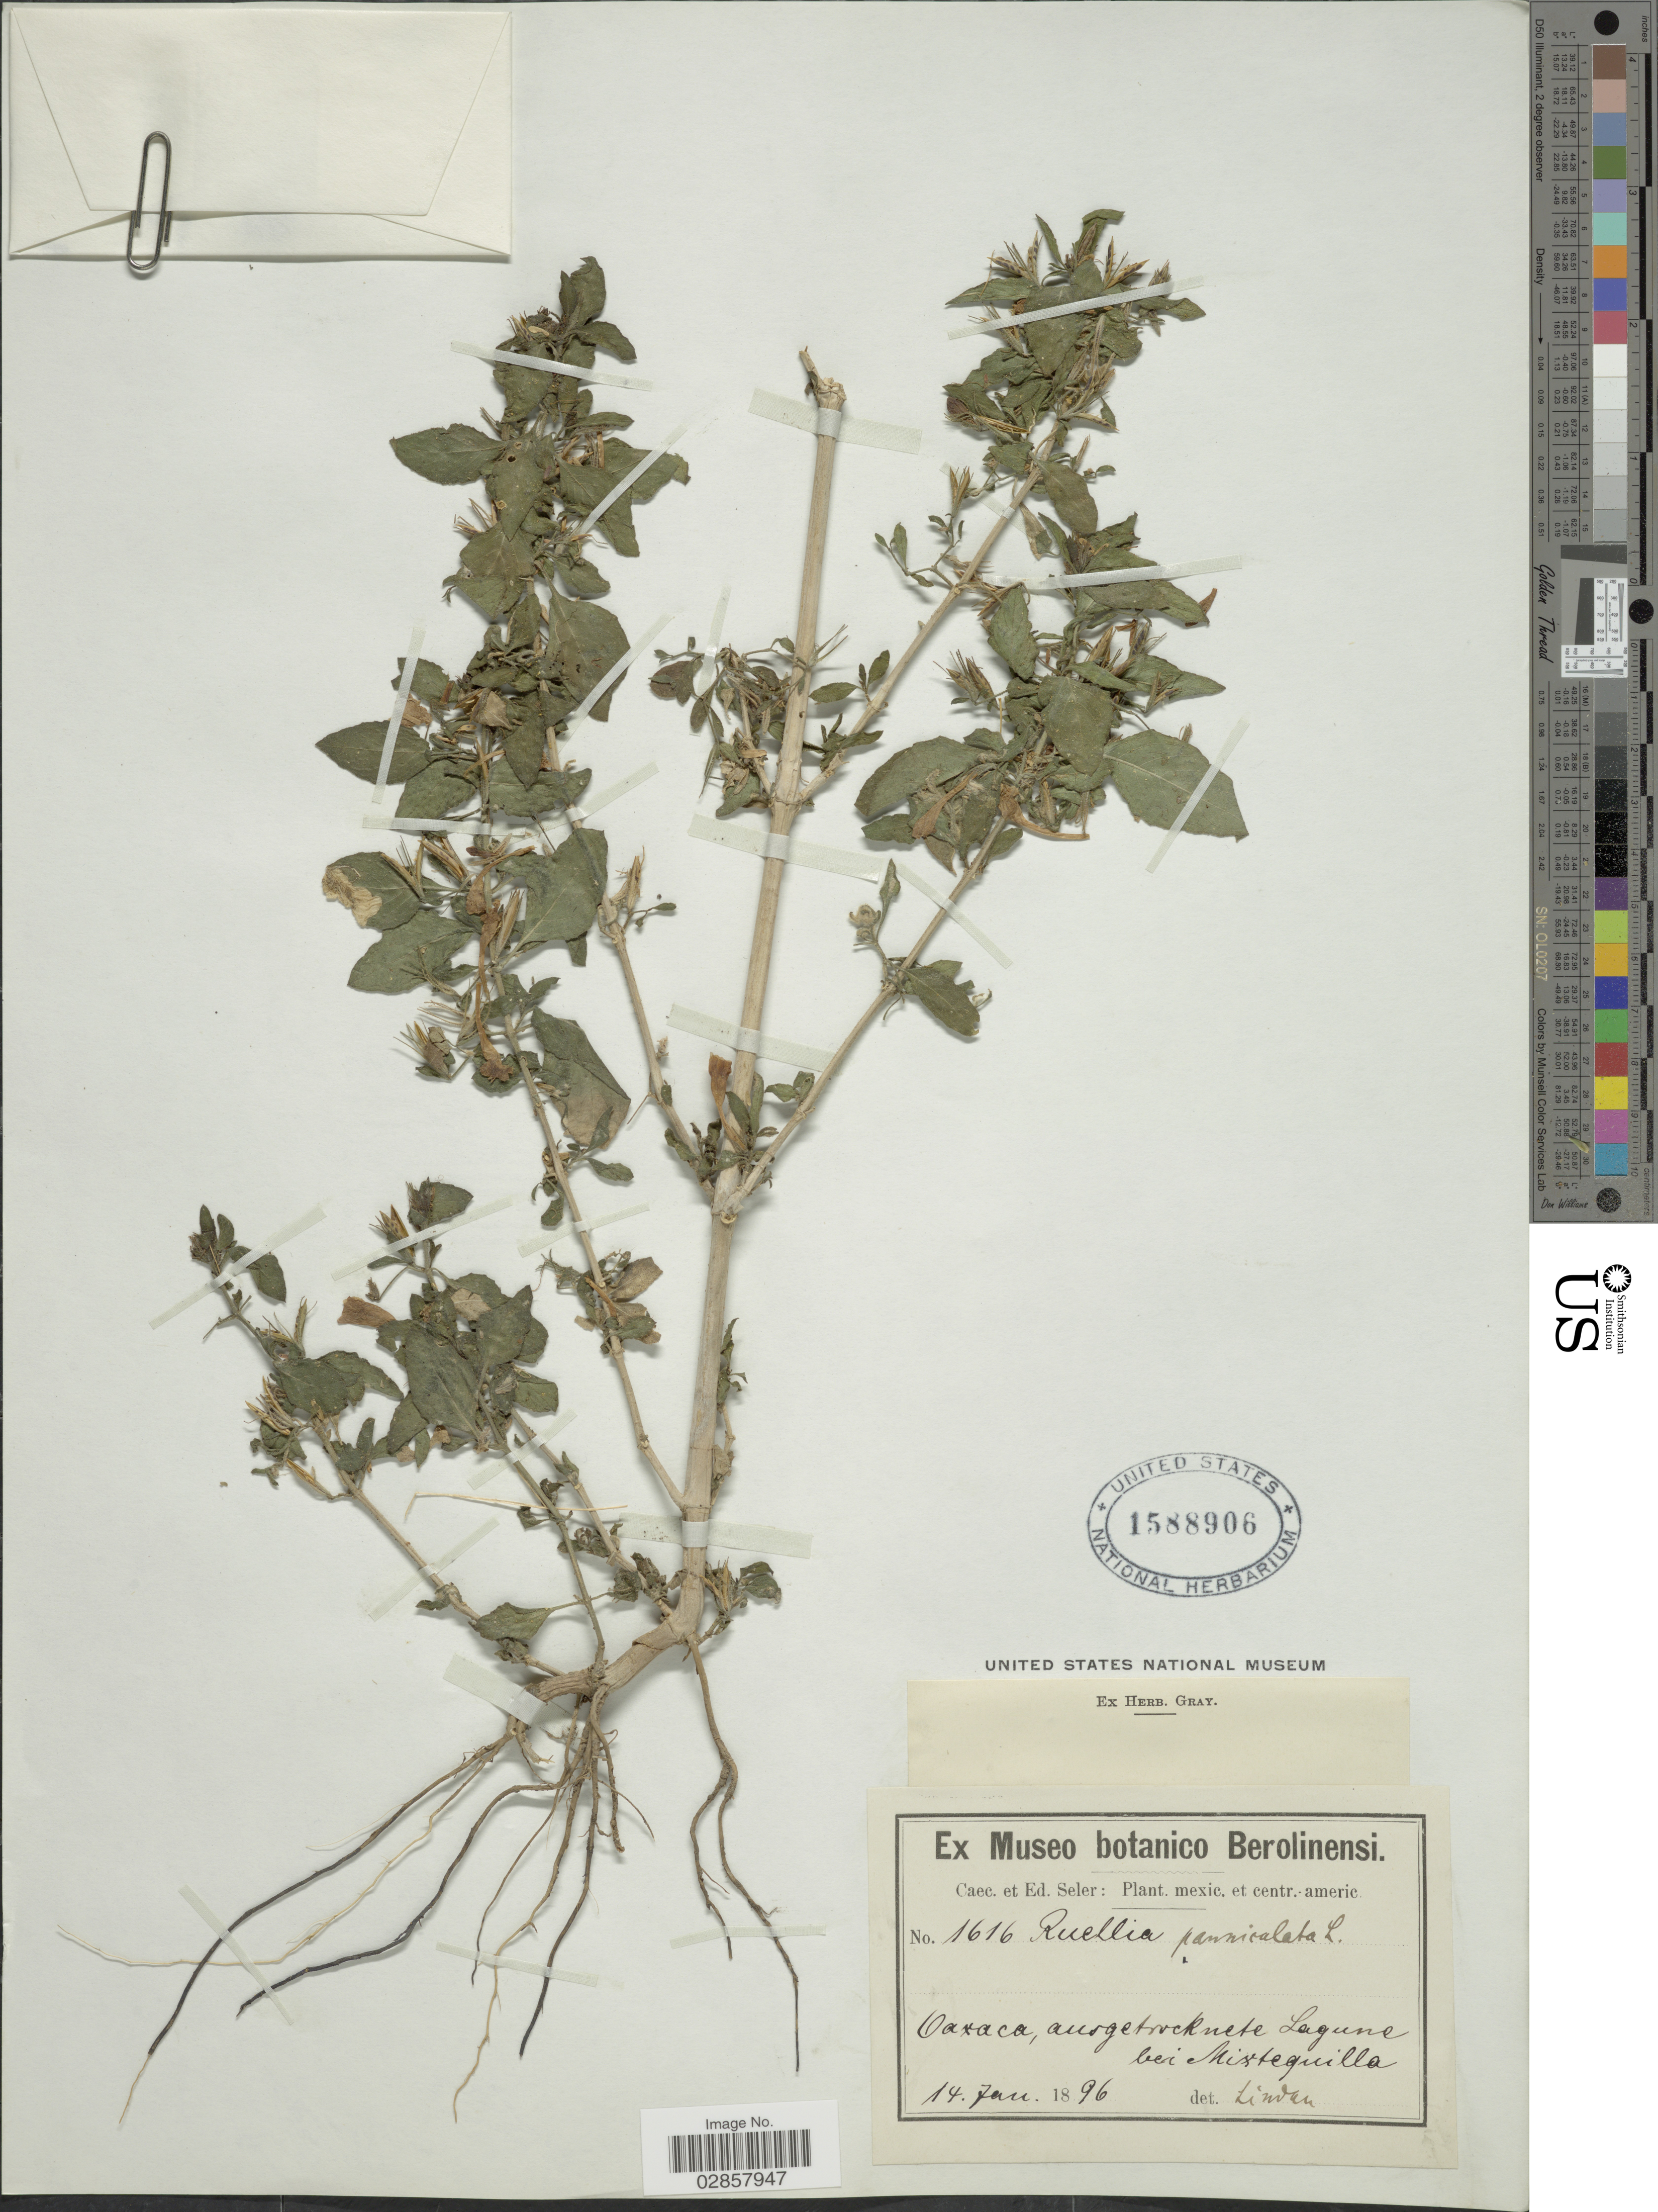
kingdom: Plantae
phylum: Tracheophyta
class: Magnoliopsida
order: Lamiales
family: Acanthaceae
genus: Ruellia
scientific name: Ruellia paniculata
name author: L.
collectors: ex Caec. et Ed Seler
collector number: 1616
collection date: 1896-01-14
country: Mexico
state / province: Oaxaca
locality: Ausgetrocknete Lagune bei Mistequilla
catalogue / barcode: US 1588906